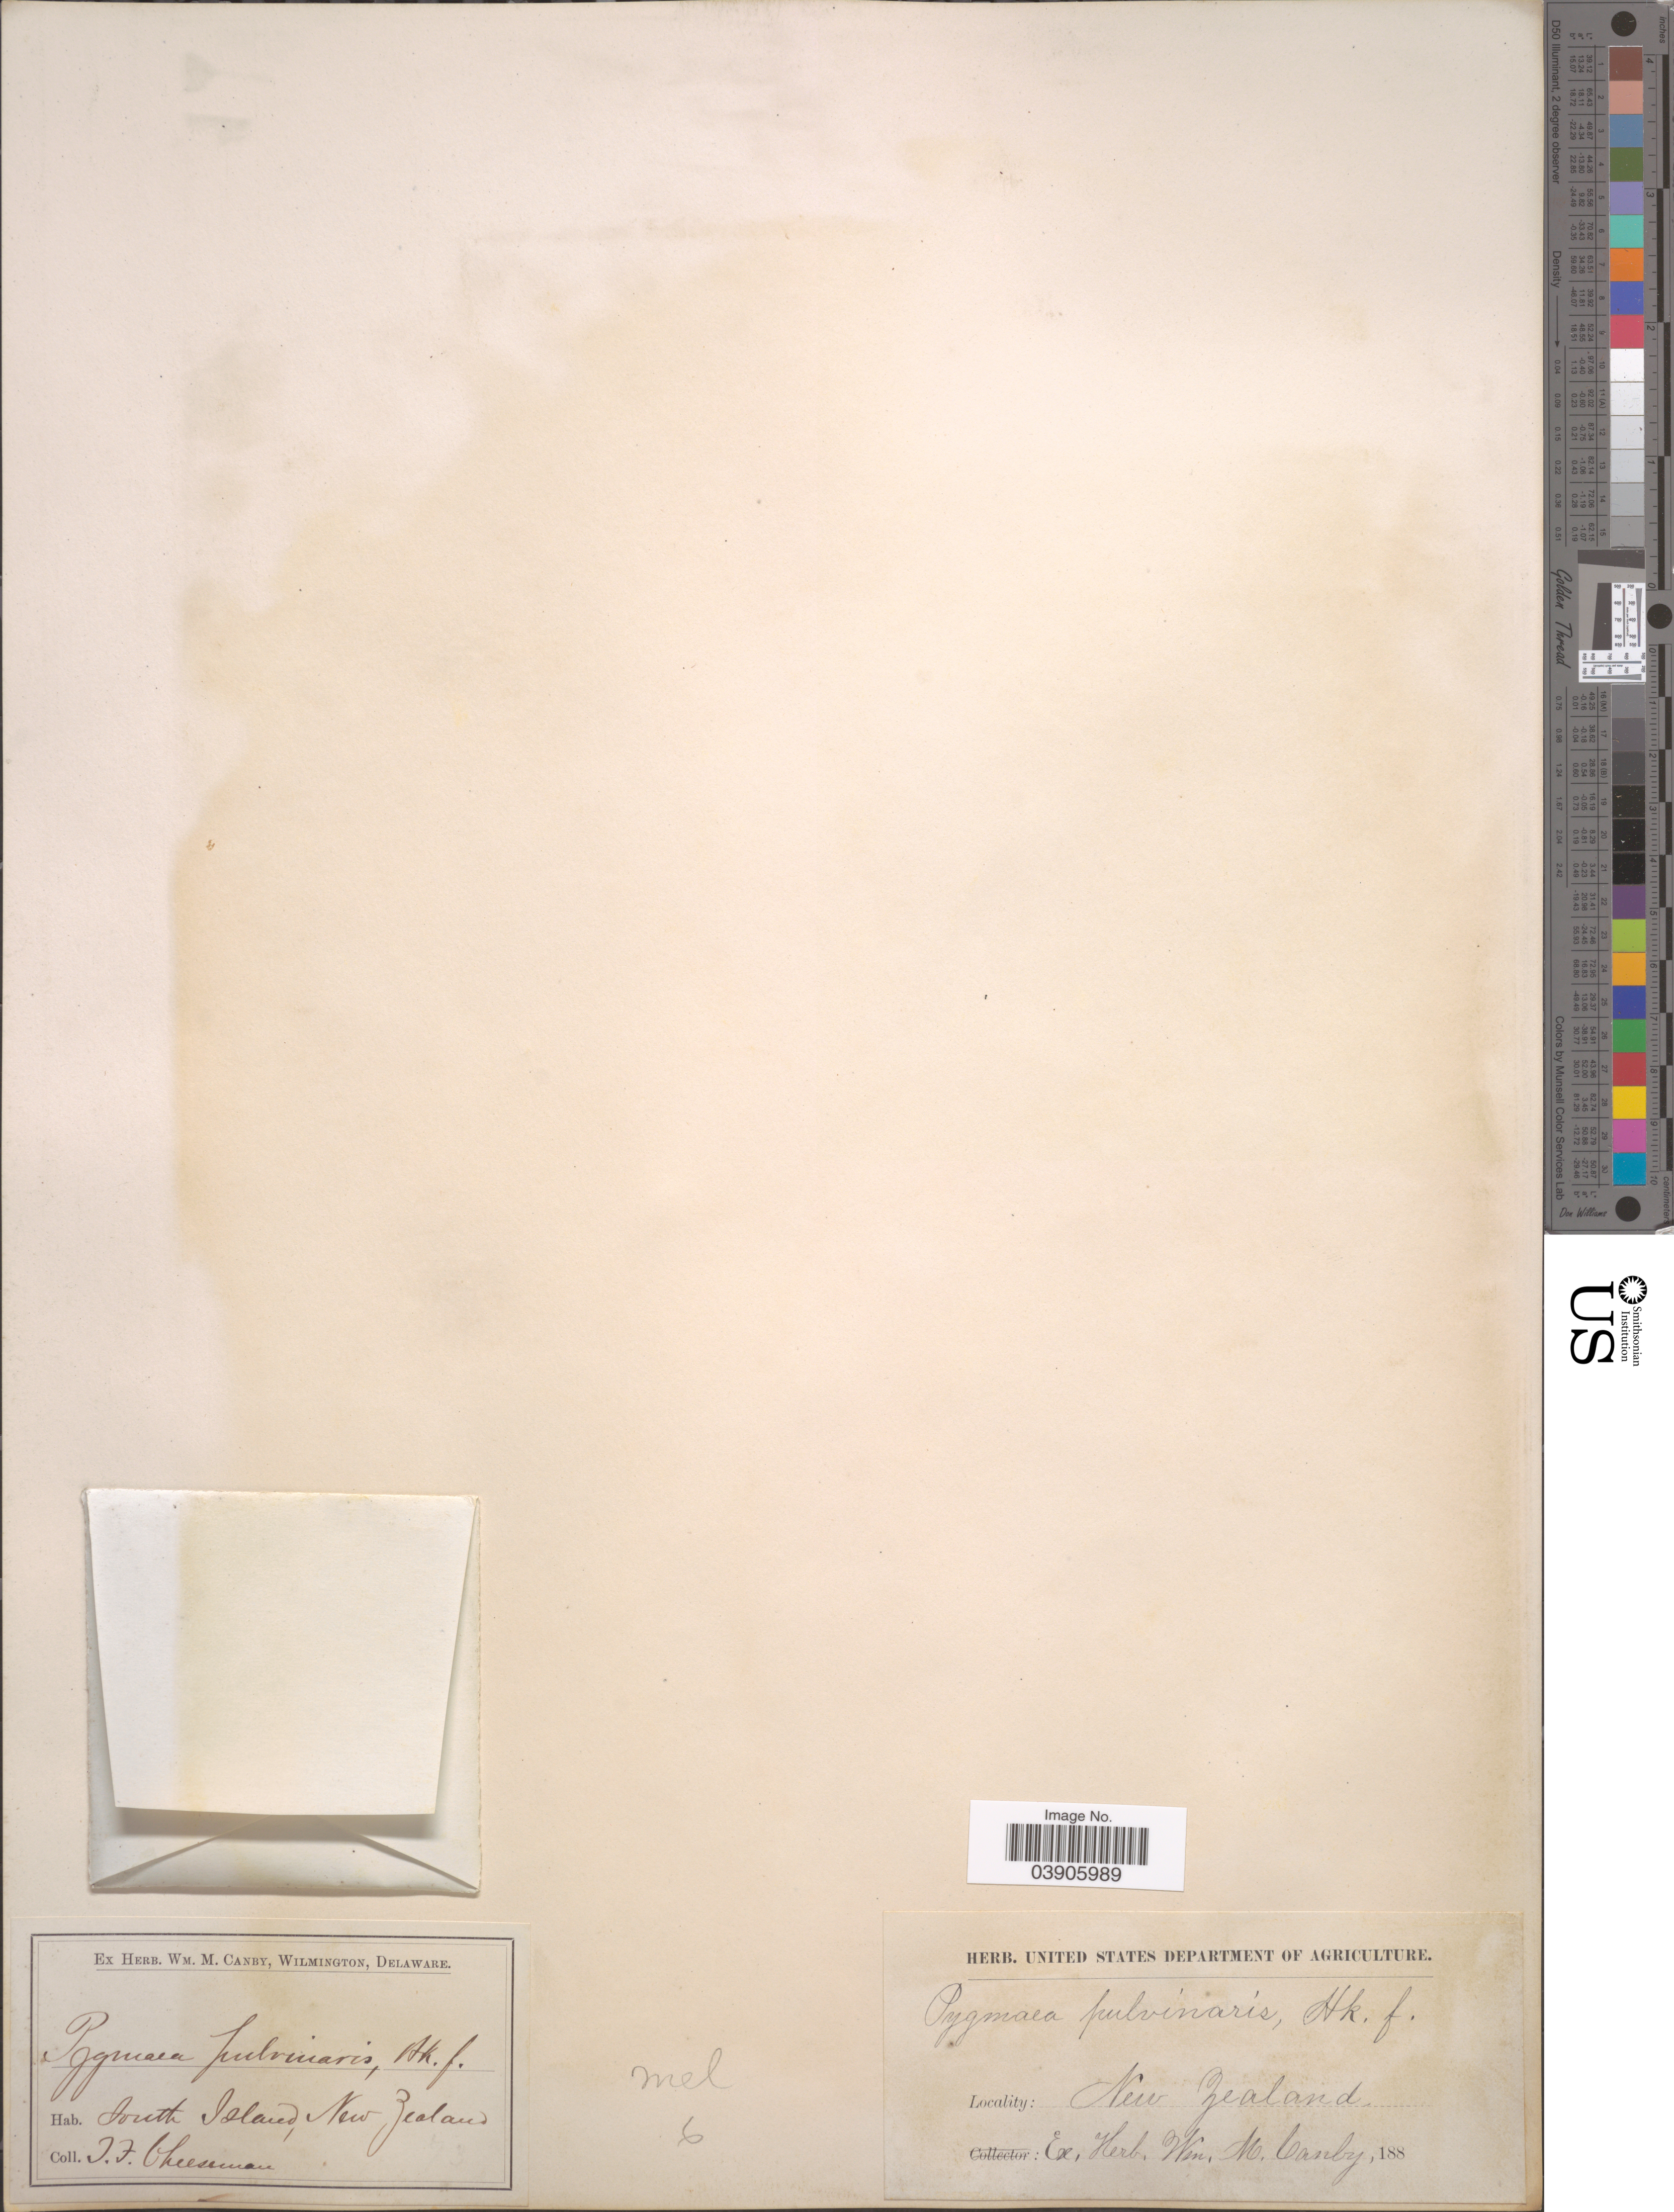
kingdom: Plantae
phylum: Tracheophyta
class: Magnoliopsida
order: Lamiales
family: Plantaginaceae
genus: Pygmea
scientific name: Pygmea pulvinaris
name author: Hook. f.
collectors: T. F. Cheeseman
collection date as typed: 188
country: New Zealand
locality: South Island.